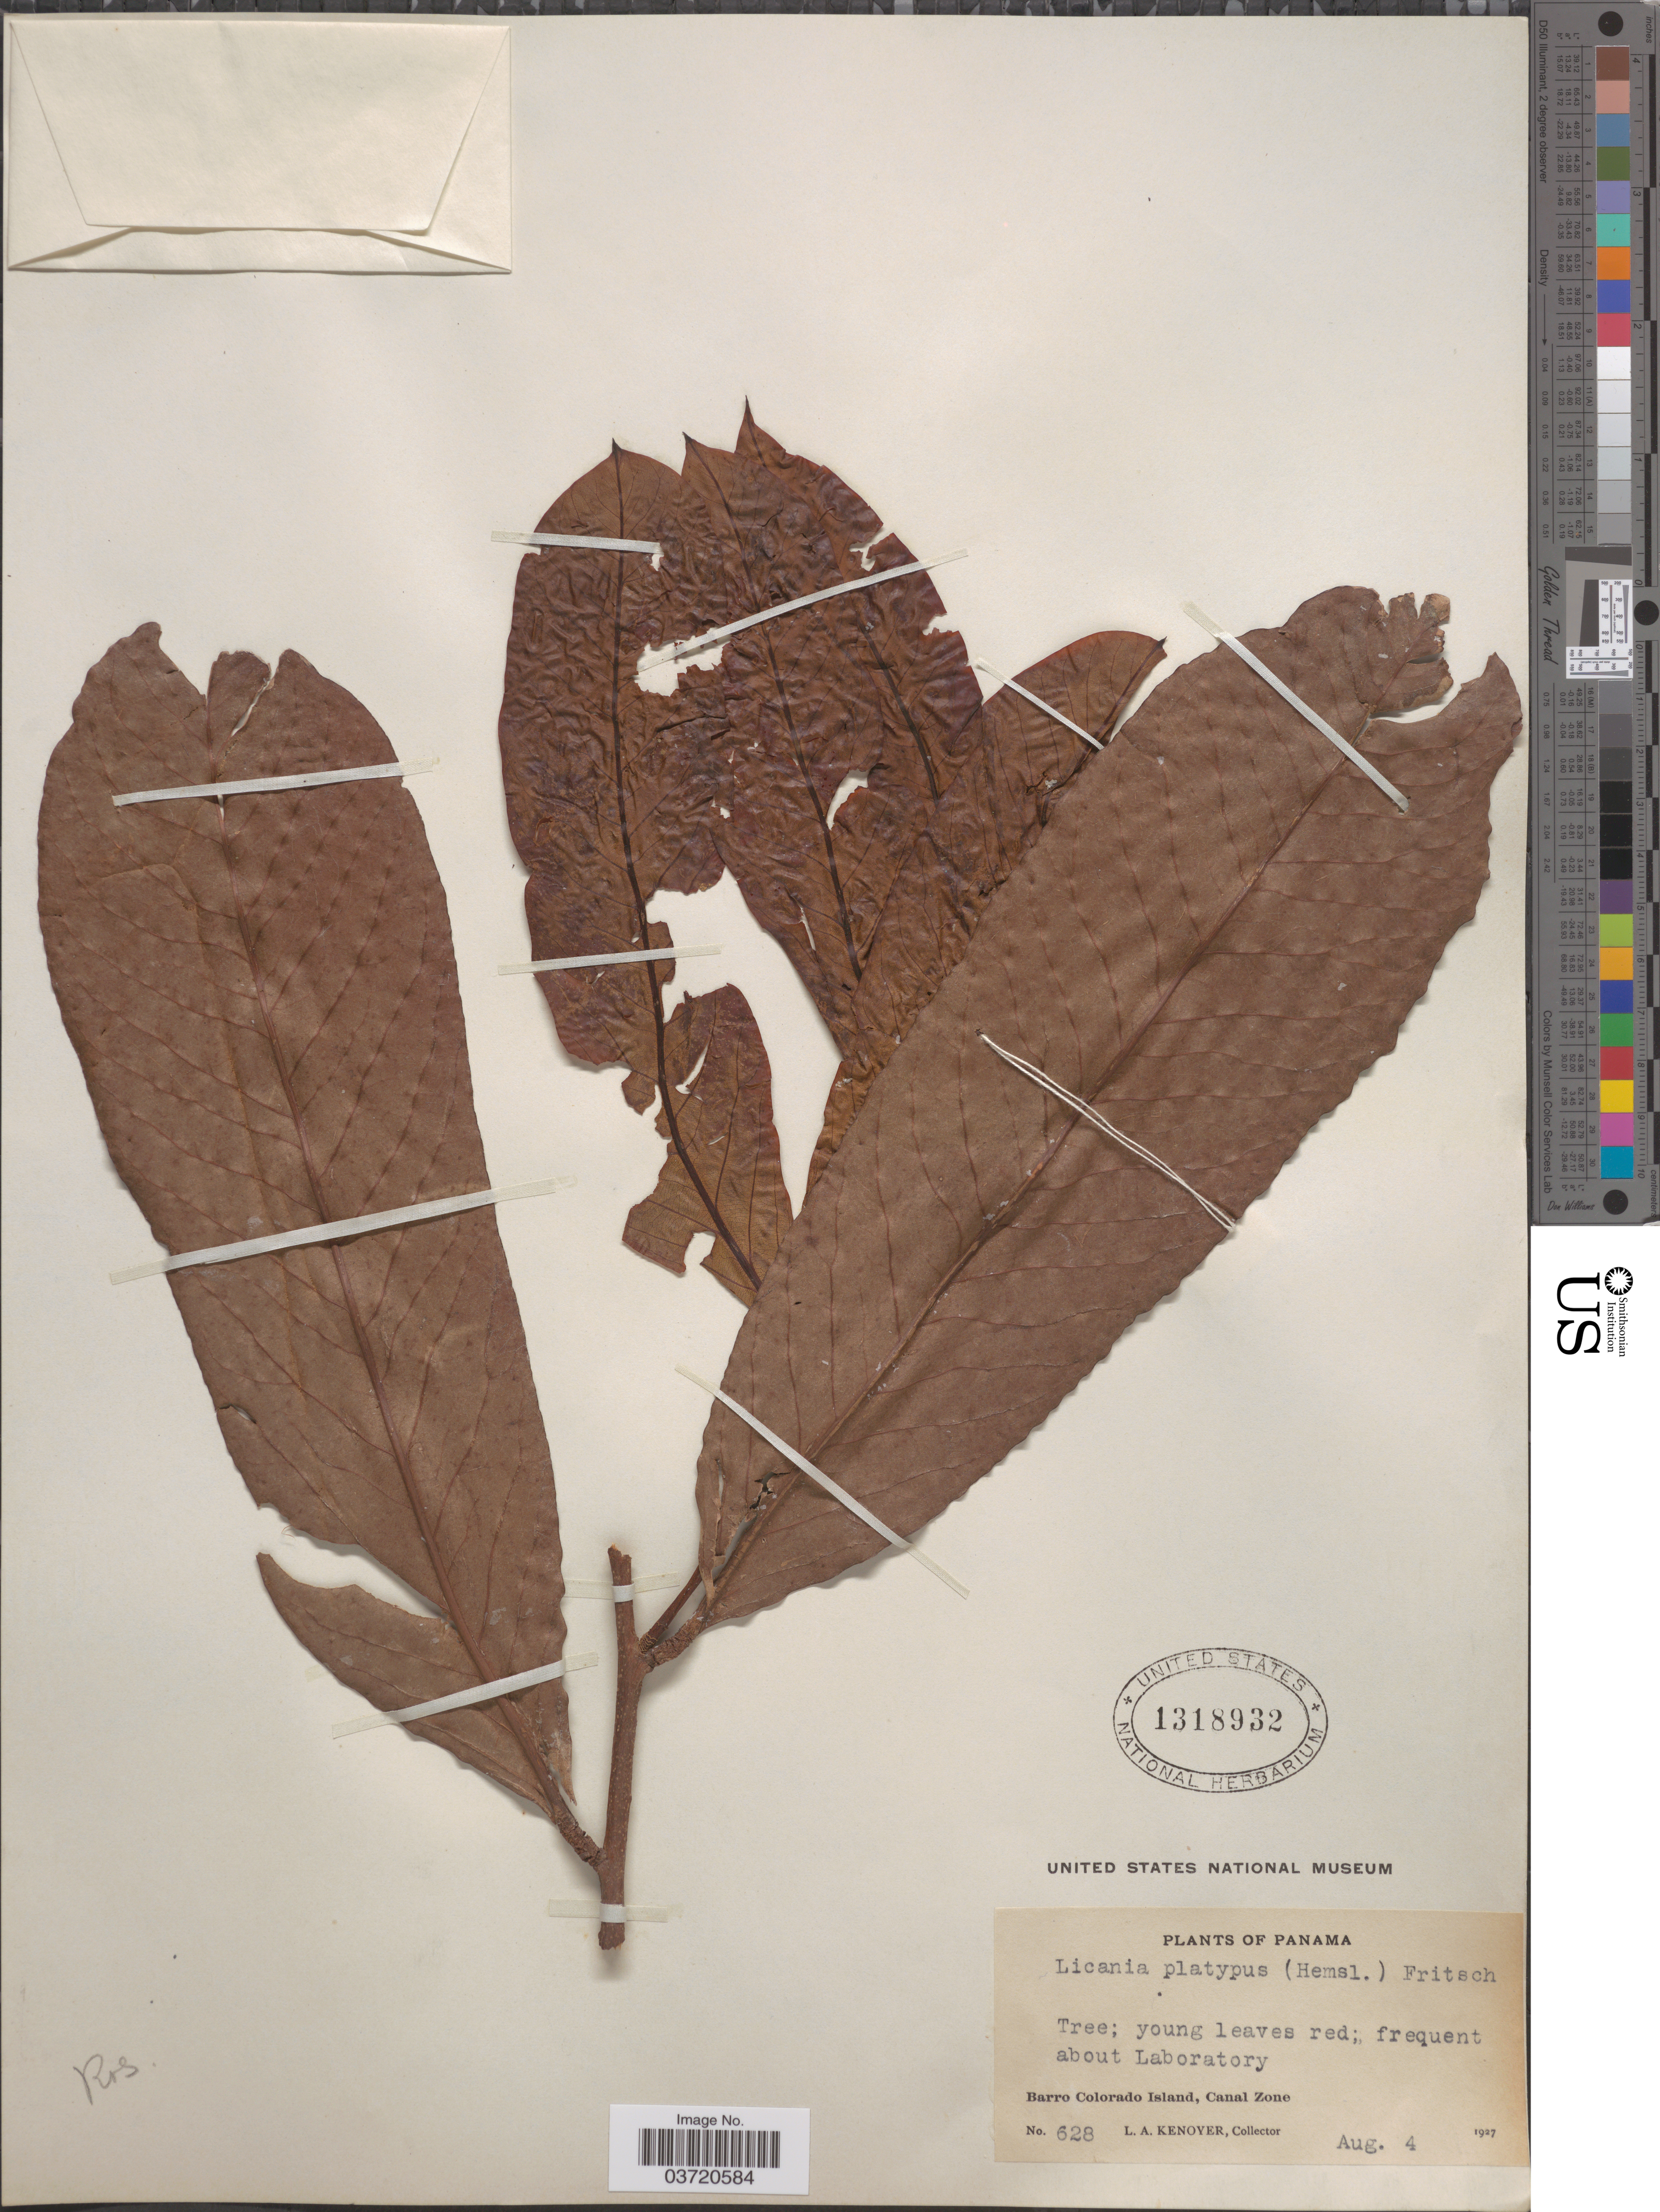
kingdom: Plantae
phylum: Tracheophyta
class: Magnoliopsida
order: Malpighiales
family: Chrysobalanaceae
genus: Moquilea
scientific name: Moquilea platypus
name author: Hemsl.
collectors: L. Kenover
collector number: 628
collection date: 1927-08-04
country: Panama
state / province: Panamá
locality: Frequent about Laboratory. Barro Colorado Island, Canal Zone.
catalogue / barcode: US 1318932